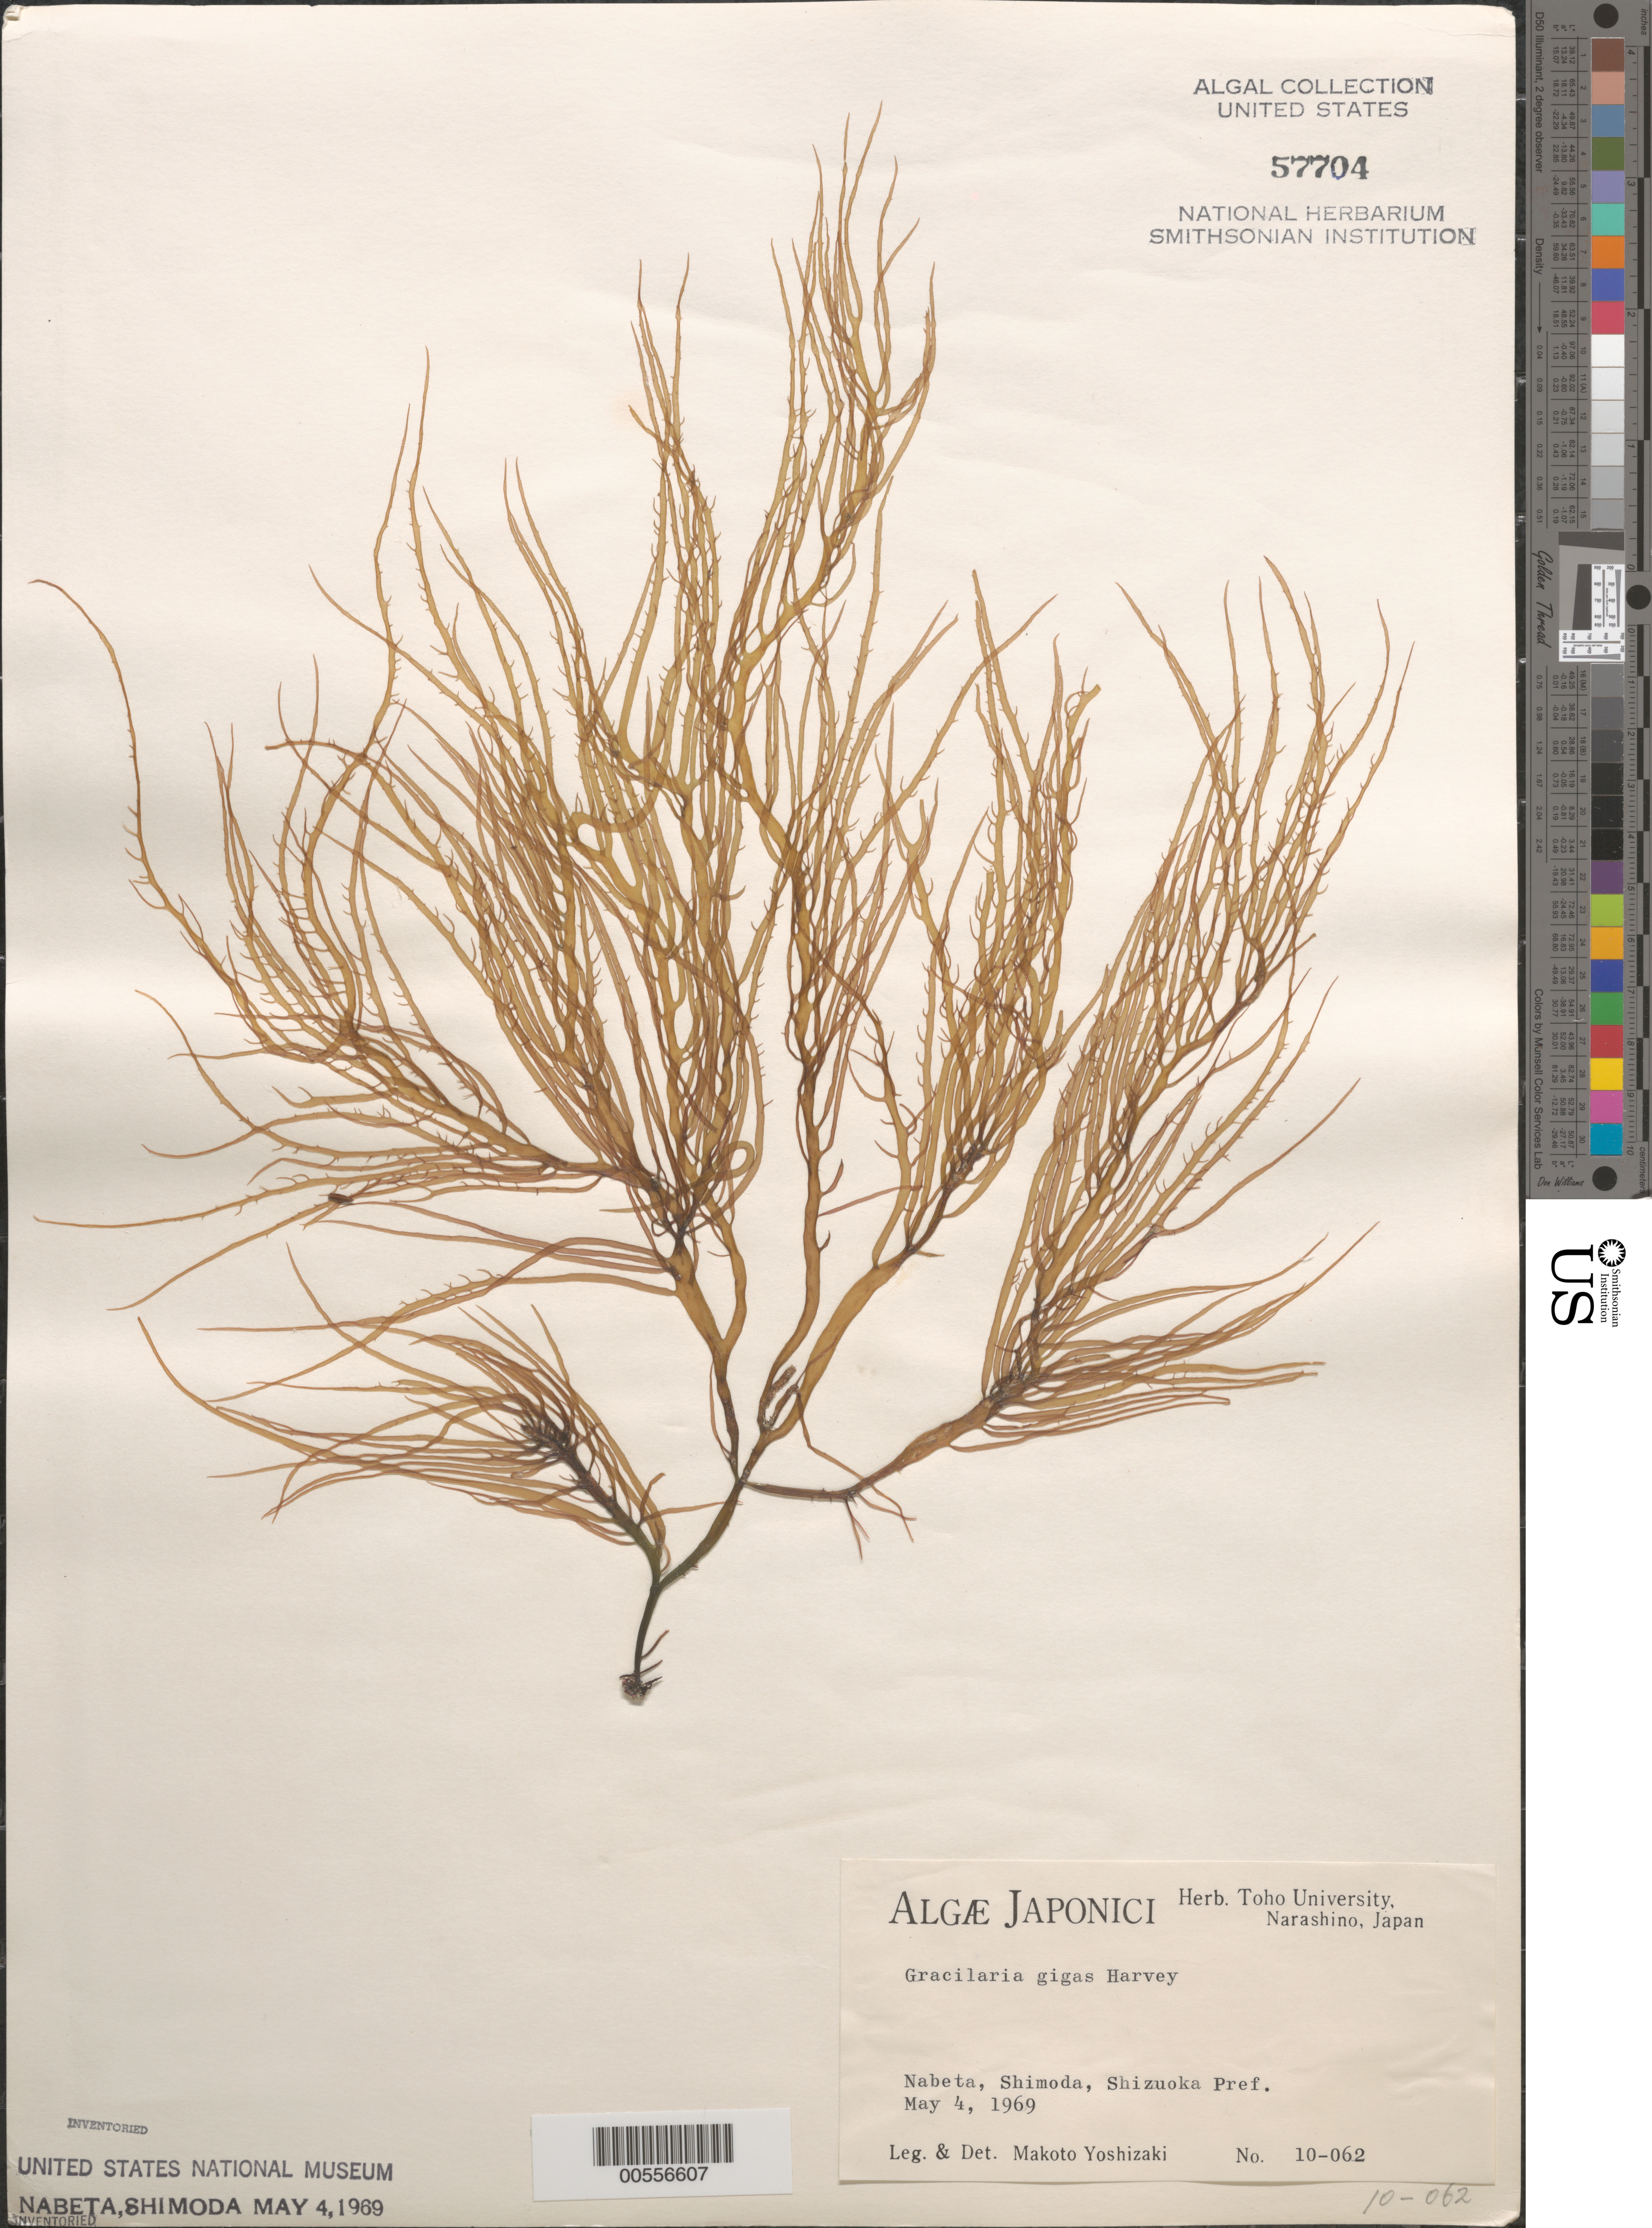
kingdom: Plantae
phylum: Rhodophyta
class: Florideophyceae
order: Gracilariales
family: Gracilariaceae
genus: Gracilaria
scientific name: Gracilaria gigas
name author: Harv.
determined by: Yoshizaki, M.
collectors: M. Yoshizaki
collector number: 10-062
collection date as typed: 04 May 1969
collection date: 1969-05-04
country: Japan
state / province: Sizuoka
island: Honshu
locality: Nabeta, Shimoda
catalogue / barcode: US 57704